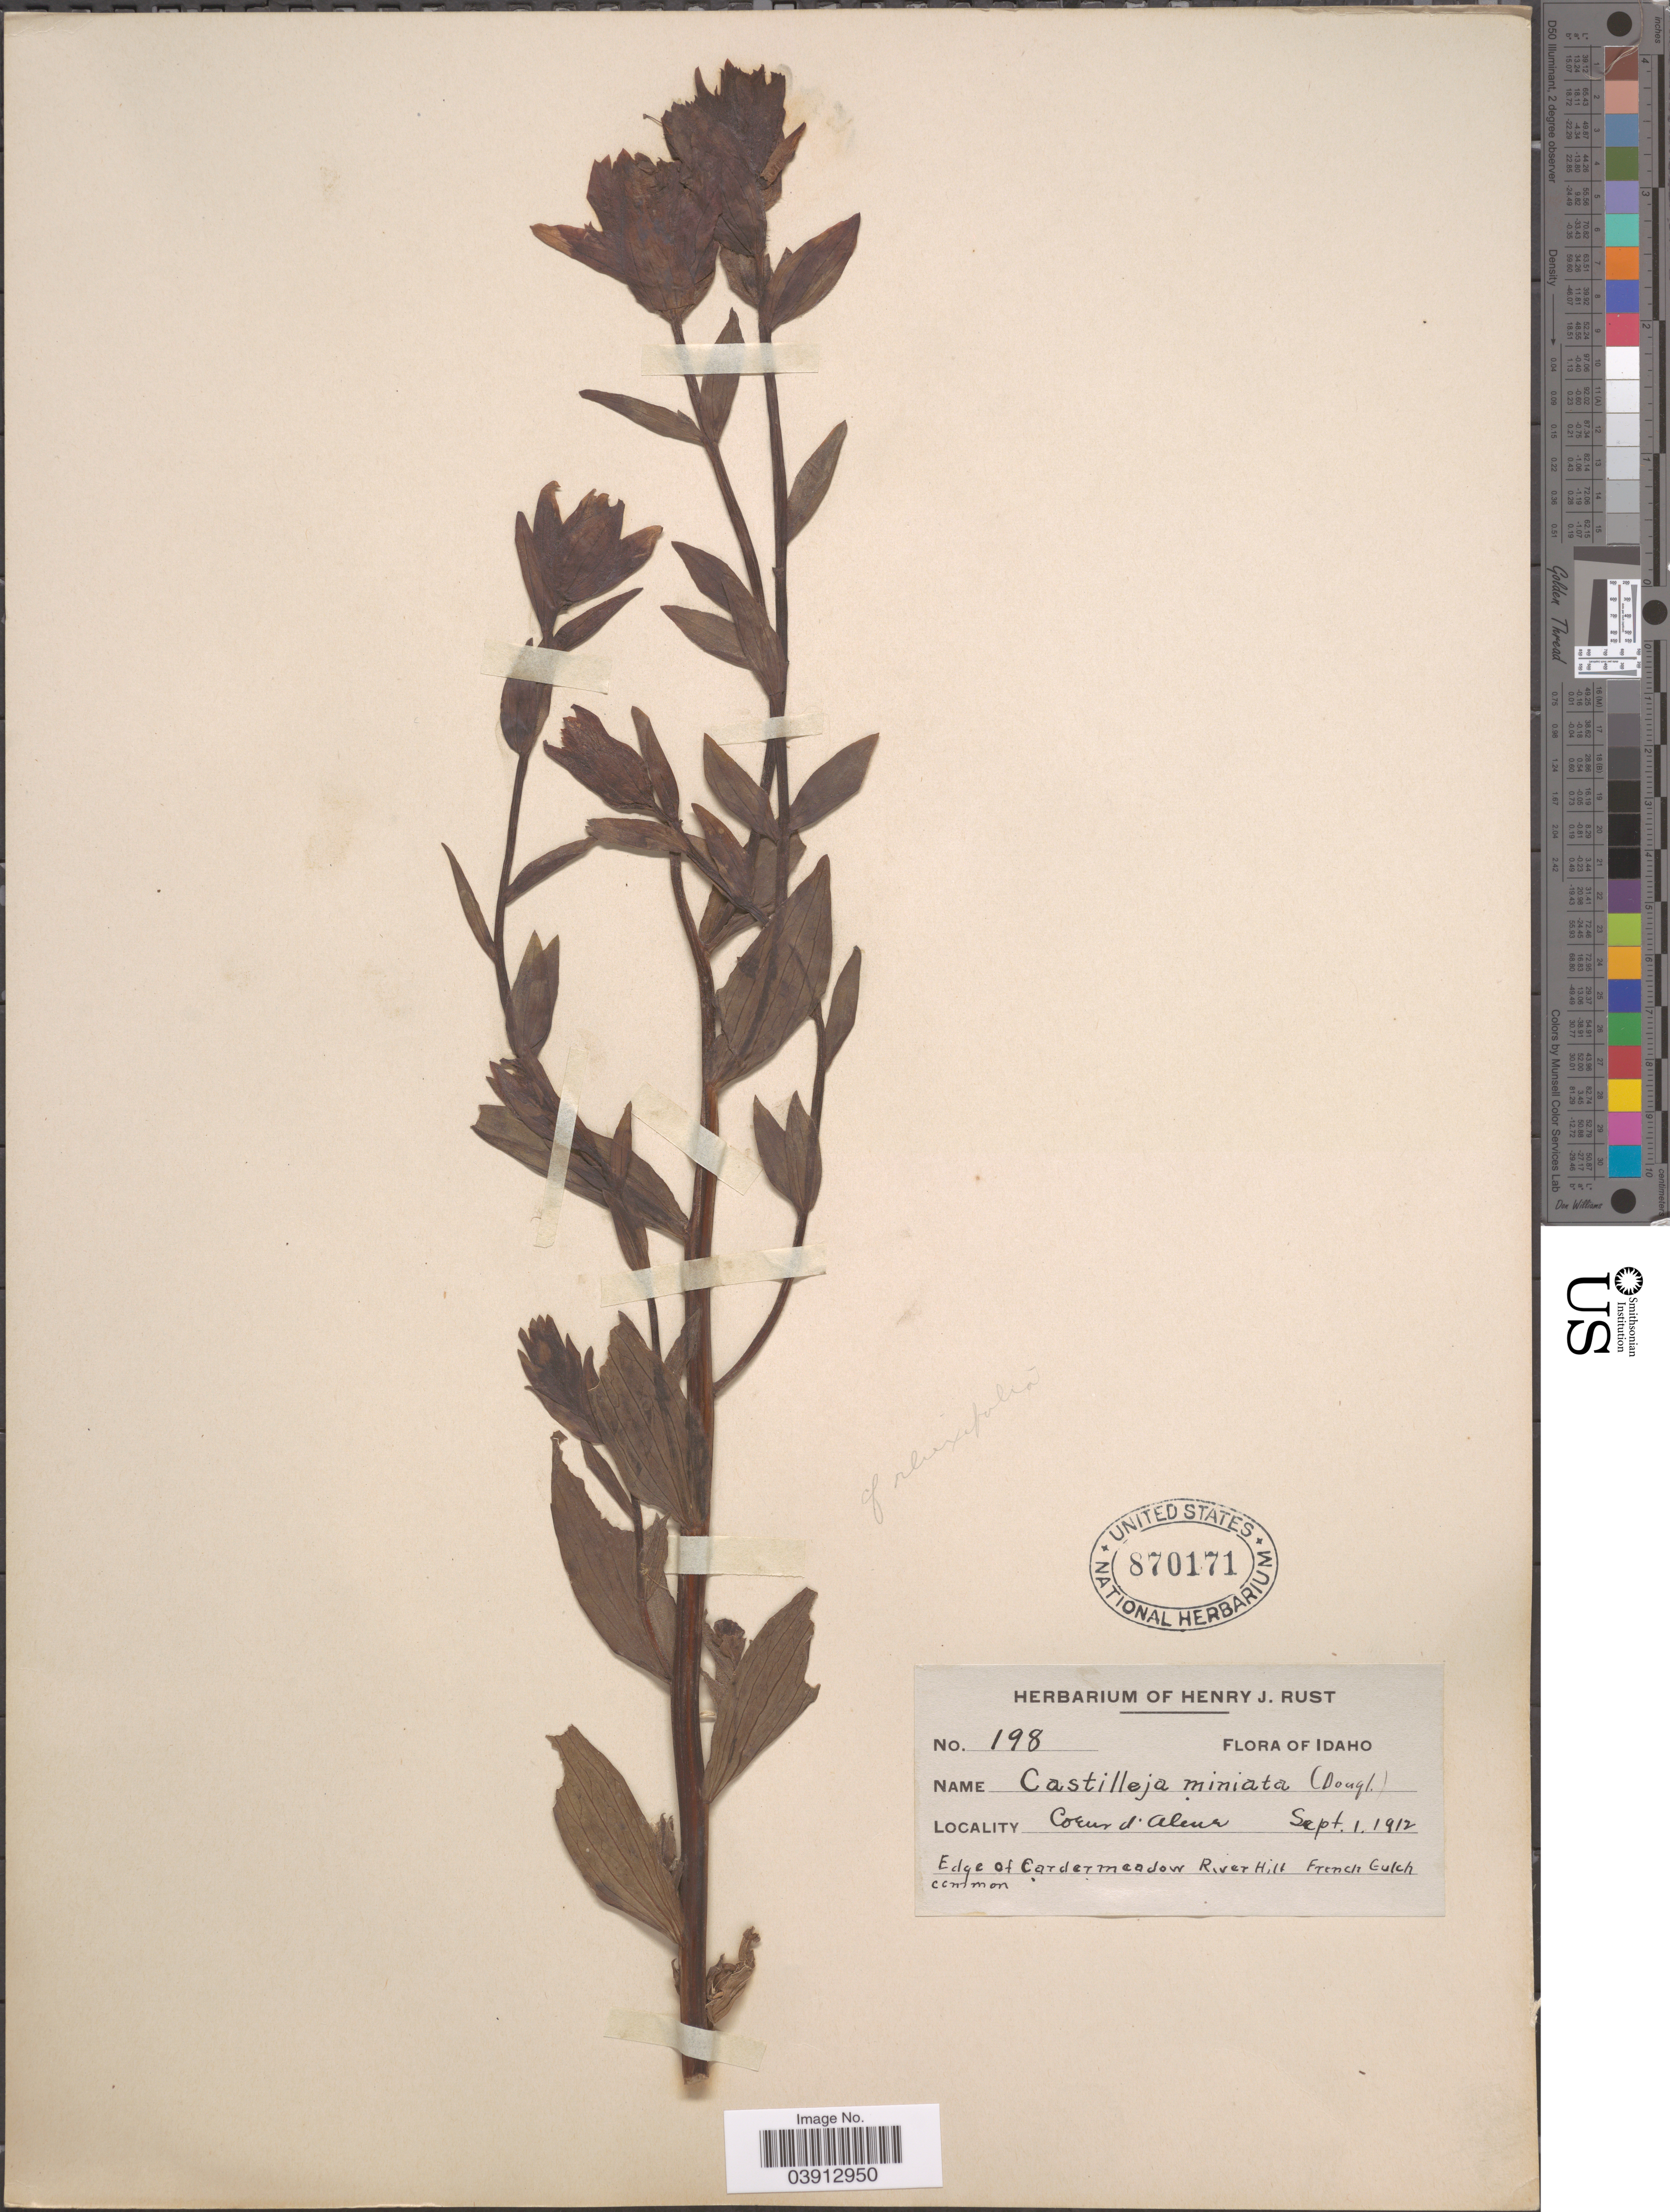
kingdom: Plantae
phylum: Tracheophyta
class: Magnoliopsida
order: Lamiales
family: Orobanchaceae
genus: Castilleja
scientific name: Castilleja miniata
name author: Douglas ex Hook.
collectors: ex herb. Henry J. Rust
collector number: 198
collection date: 1912-09-01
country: United States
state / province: Idaho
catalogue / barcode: US 870171